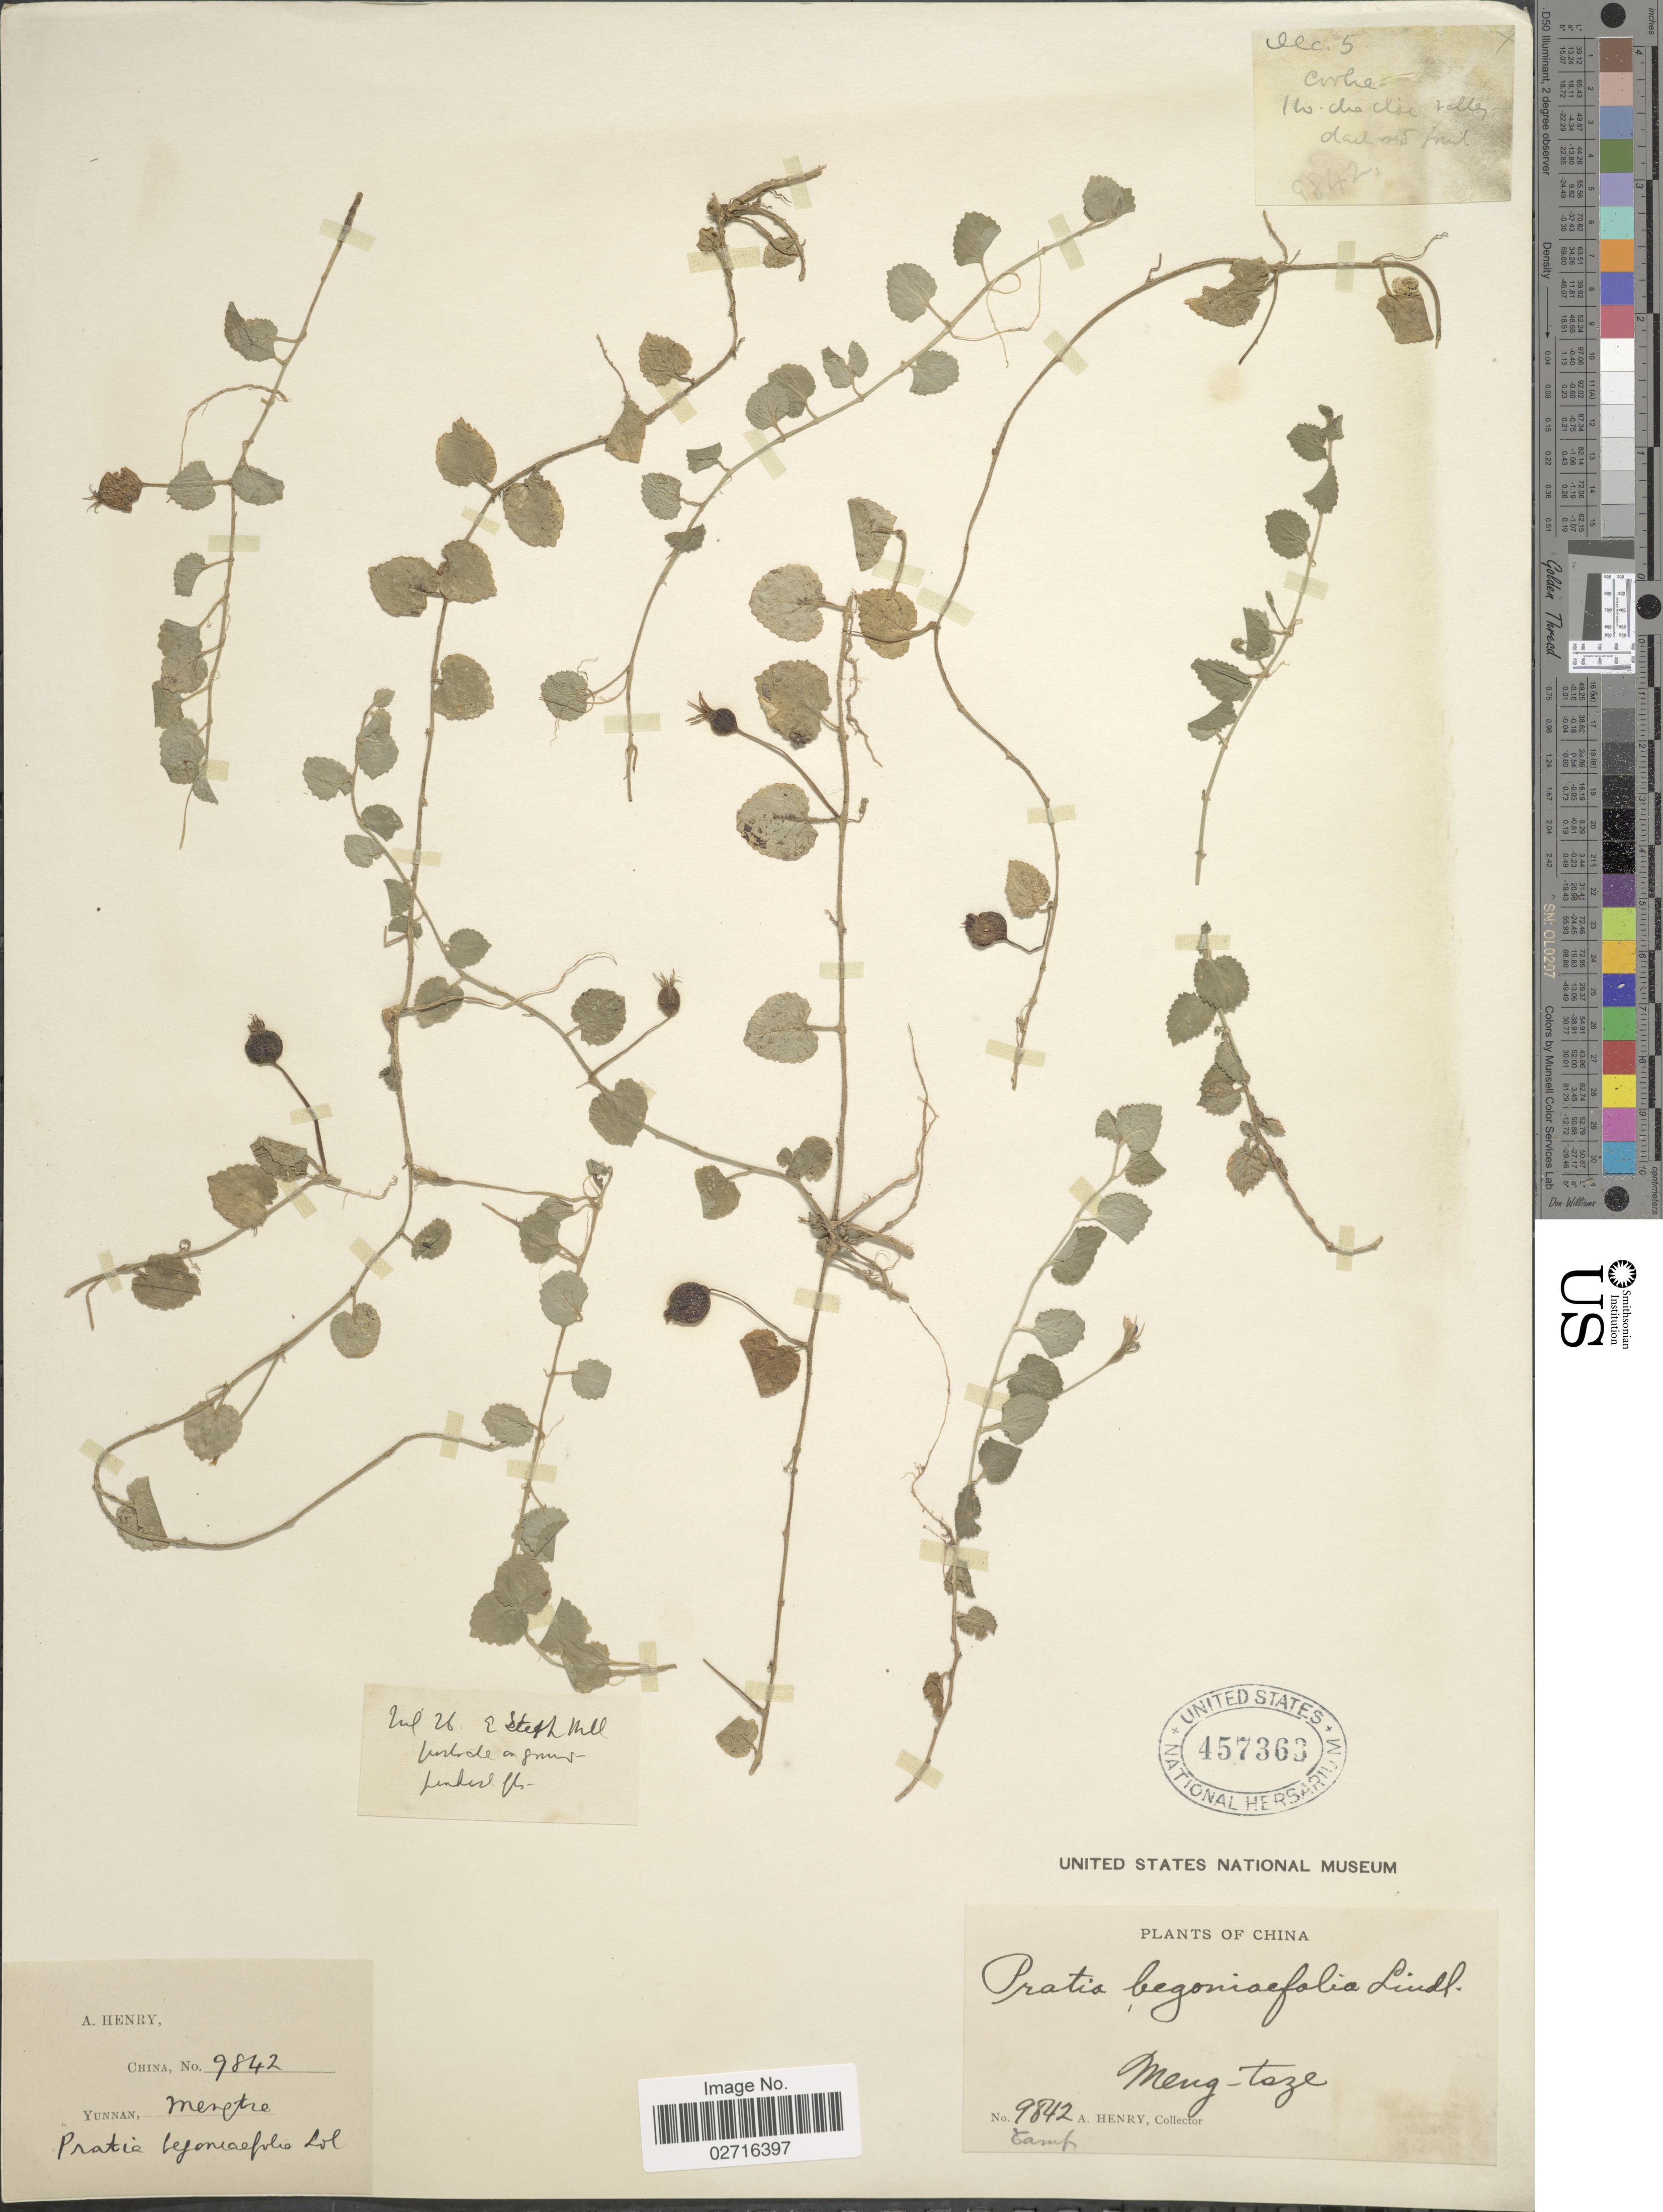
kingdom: Plantae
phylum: Tracheophyta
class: Magnoliopsida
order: Asterales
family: Campanulaceae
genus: Pratia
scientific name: Pratia nummularia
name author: (Lam.) A. Braun & Asch.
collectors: A. Henry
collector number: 9842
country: China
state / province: Yunnan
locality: Meng-tze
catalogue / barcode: US 457363